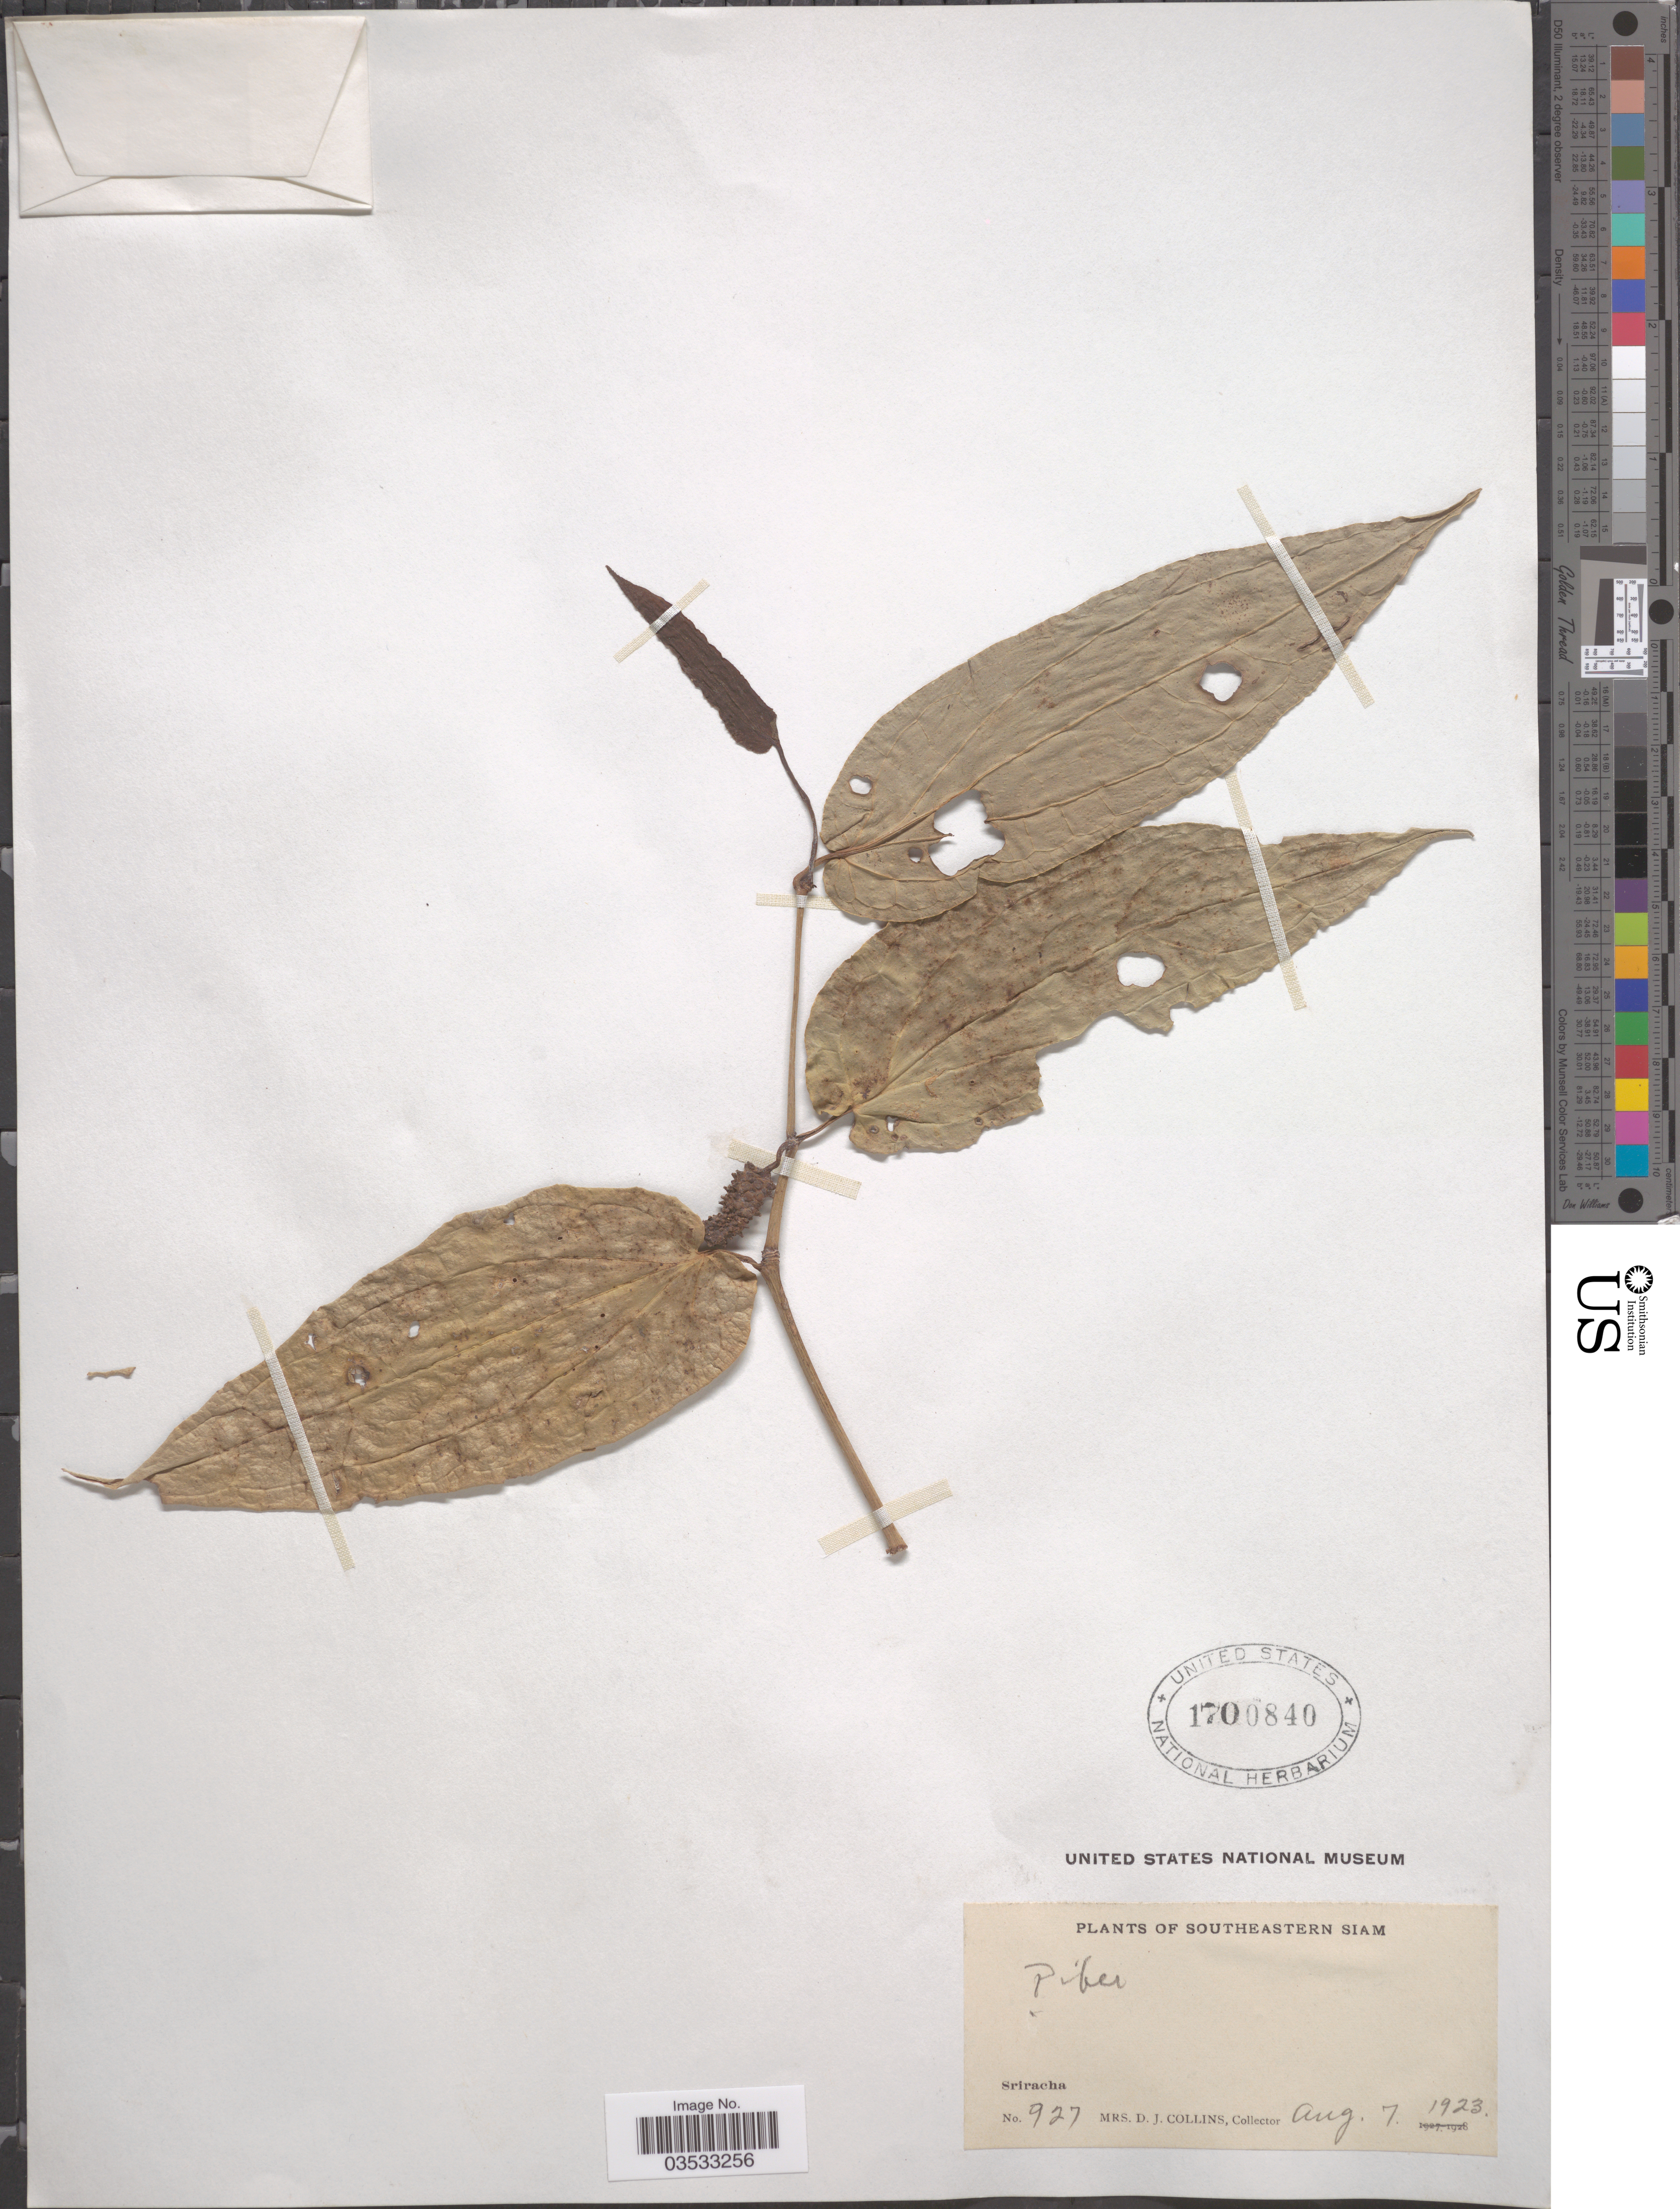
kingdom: Plantae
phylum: Tracheophyta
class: Magnoliopsida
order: Piperales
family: Piperaceae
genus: Piper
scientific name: Piper sp.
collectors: Mrs. D. J. Collins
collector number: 927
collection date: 1923-08-07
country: Thailand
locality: Southeastern Siam. Sriracha.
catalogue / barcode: US 1700840